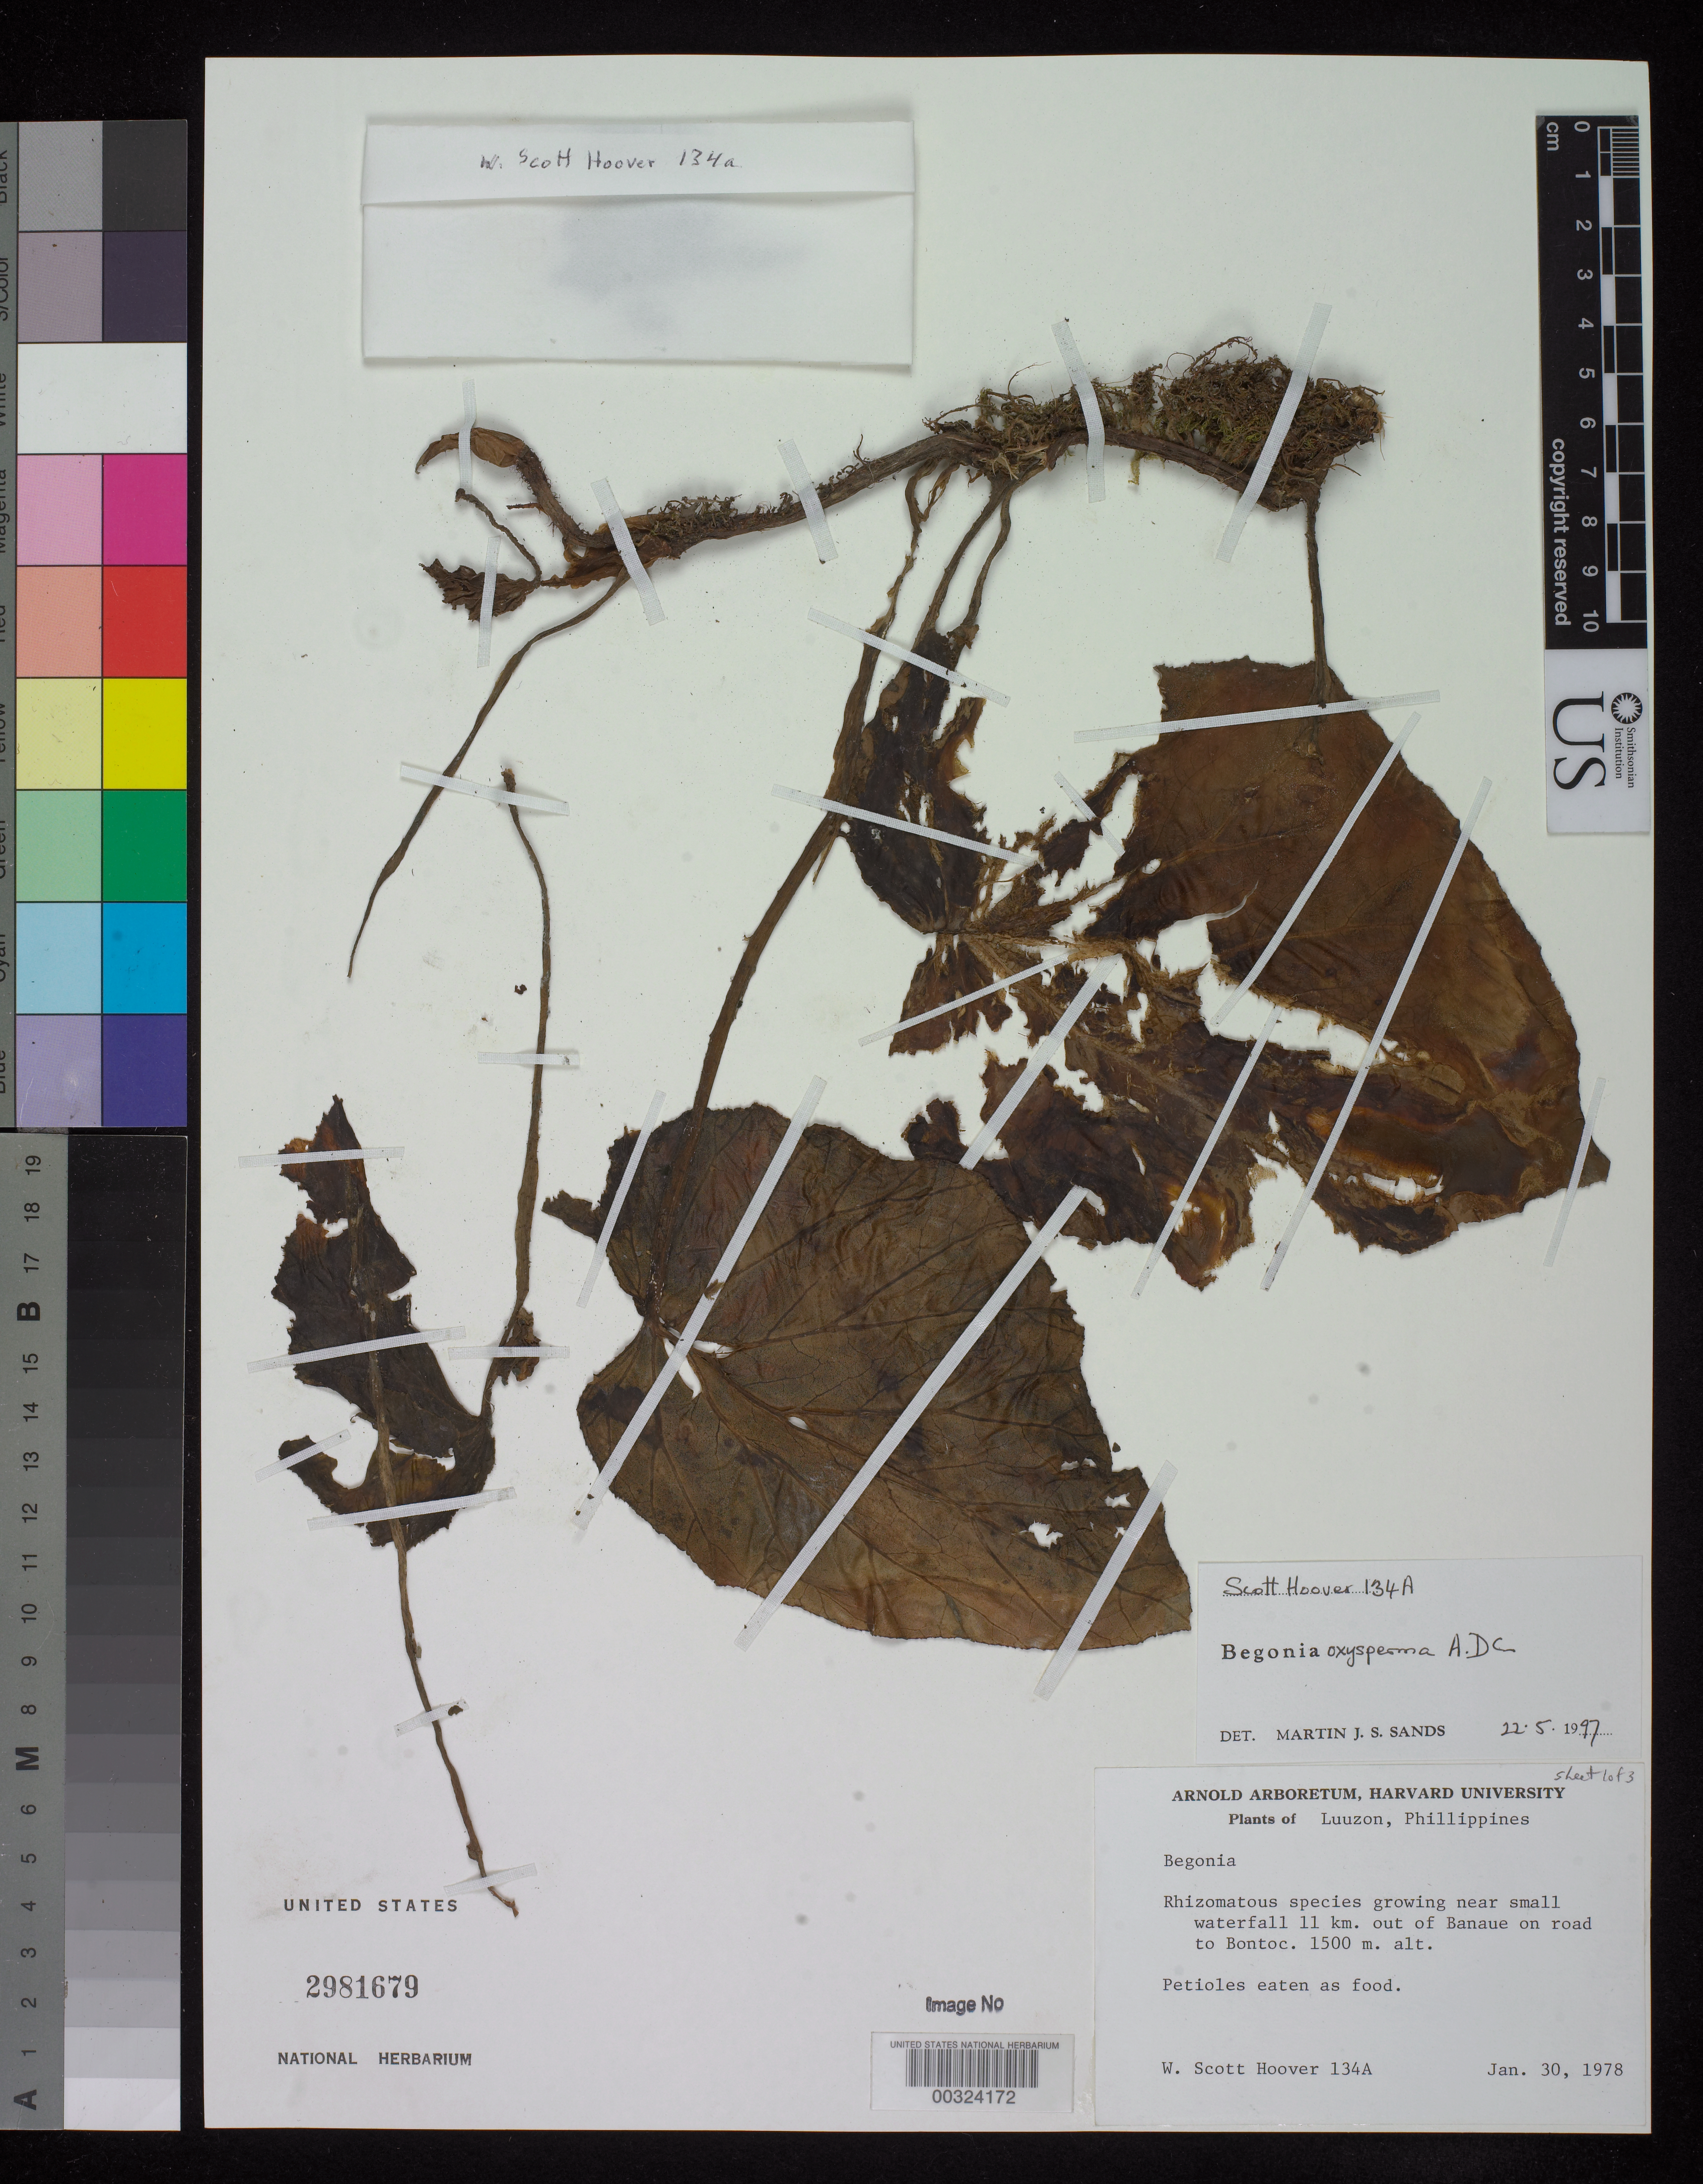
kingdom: Plantae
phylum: Tracheophyta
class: Magnoliopsida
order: Cucurbitales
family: Begoniaceae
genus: Begonia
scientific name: Begonia oxysperma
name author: A. DC.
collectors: W. S. Hoover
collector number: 134a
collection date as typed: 30 Jan 1978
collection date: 1978-01-30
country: Philippines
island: Luzon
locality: Waterfall 11 km out of banaue on road to bontoc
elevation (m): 1500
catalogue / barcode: US 2981679